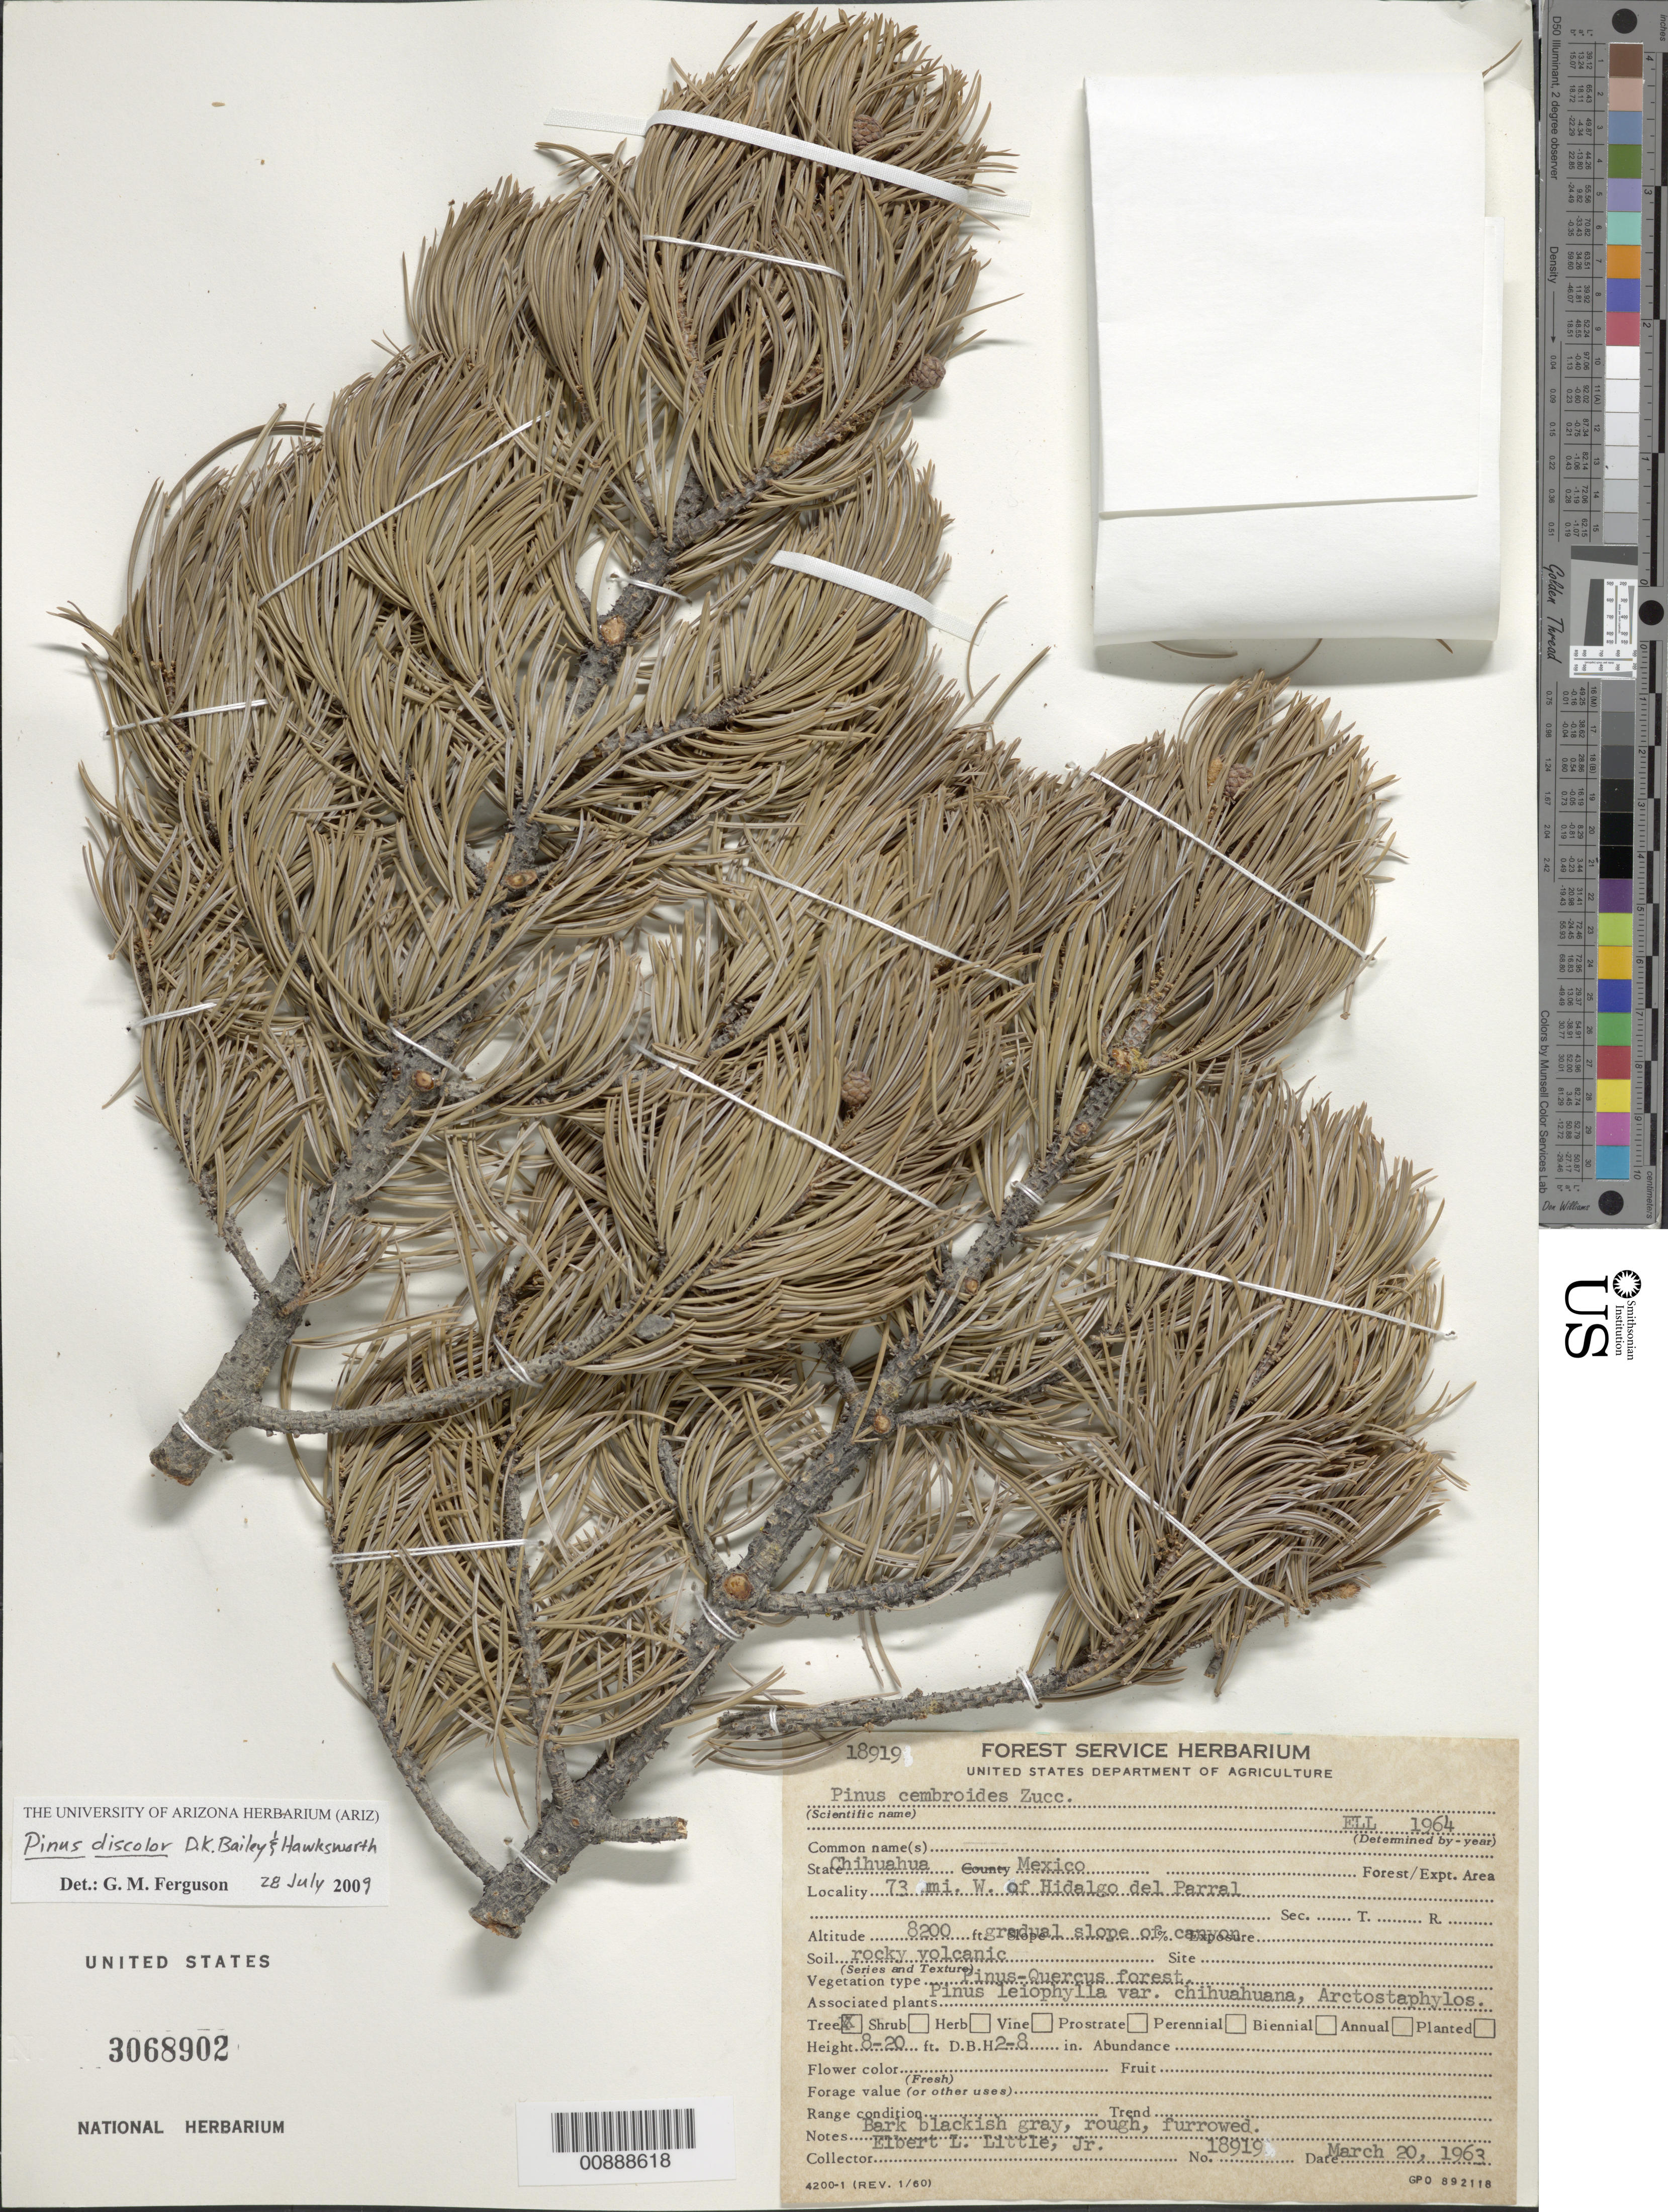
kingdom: Plantae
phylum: Tracheophyta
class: Pinopsida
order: Pinales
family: Pinaceae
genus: Pinus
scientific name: Pinus cembroides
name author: Zucc.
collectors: E. L. Little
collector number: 18919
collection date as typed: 20 Mar 1963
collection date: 1963-03-20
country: Mexico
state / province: Chihuahua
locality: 73 mi. W of Hidalgo del Parral, Chihuahua.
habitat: Pinus-Quercus forest. Gradual slope of canyon; soil rocky volcanic. Assoc. Pinus leiophylla var. chihuahuana, Arctostaphylos.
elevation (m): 2499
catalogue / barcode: US 3068902